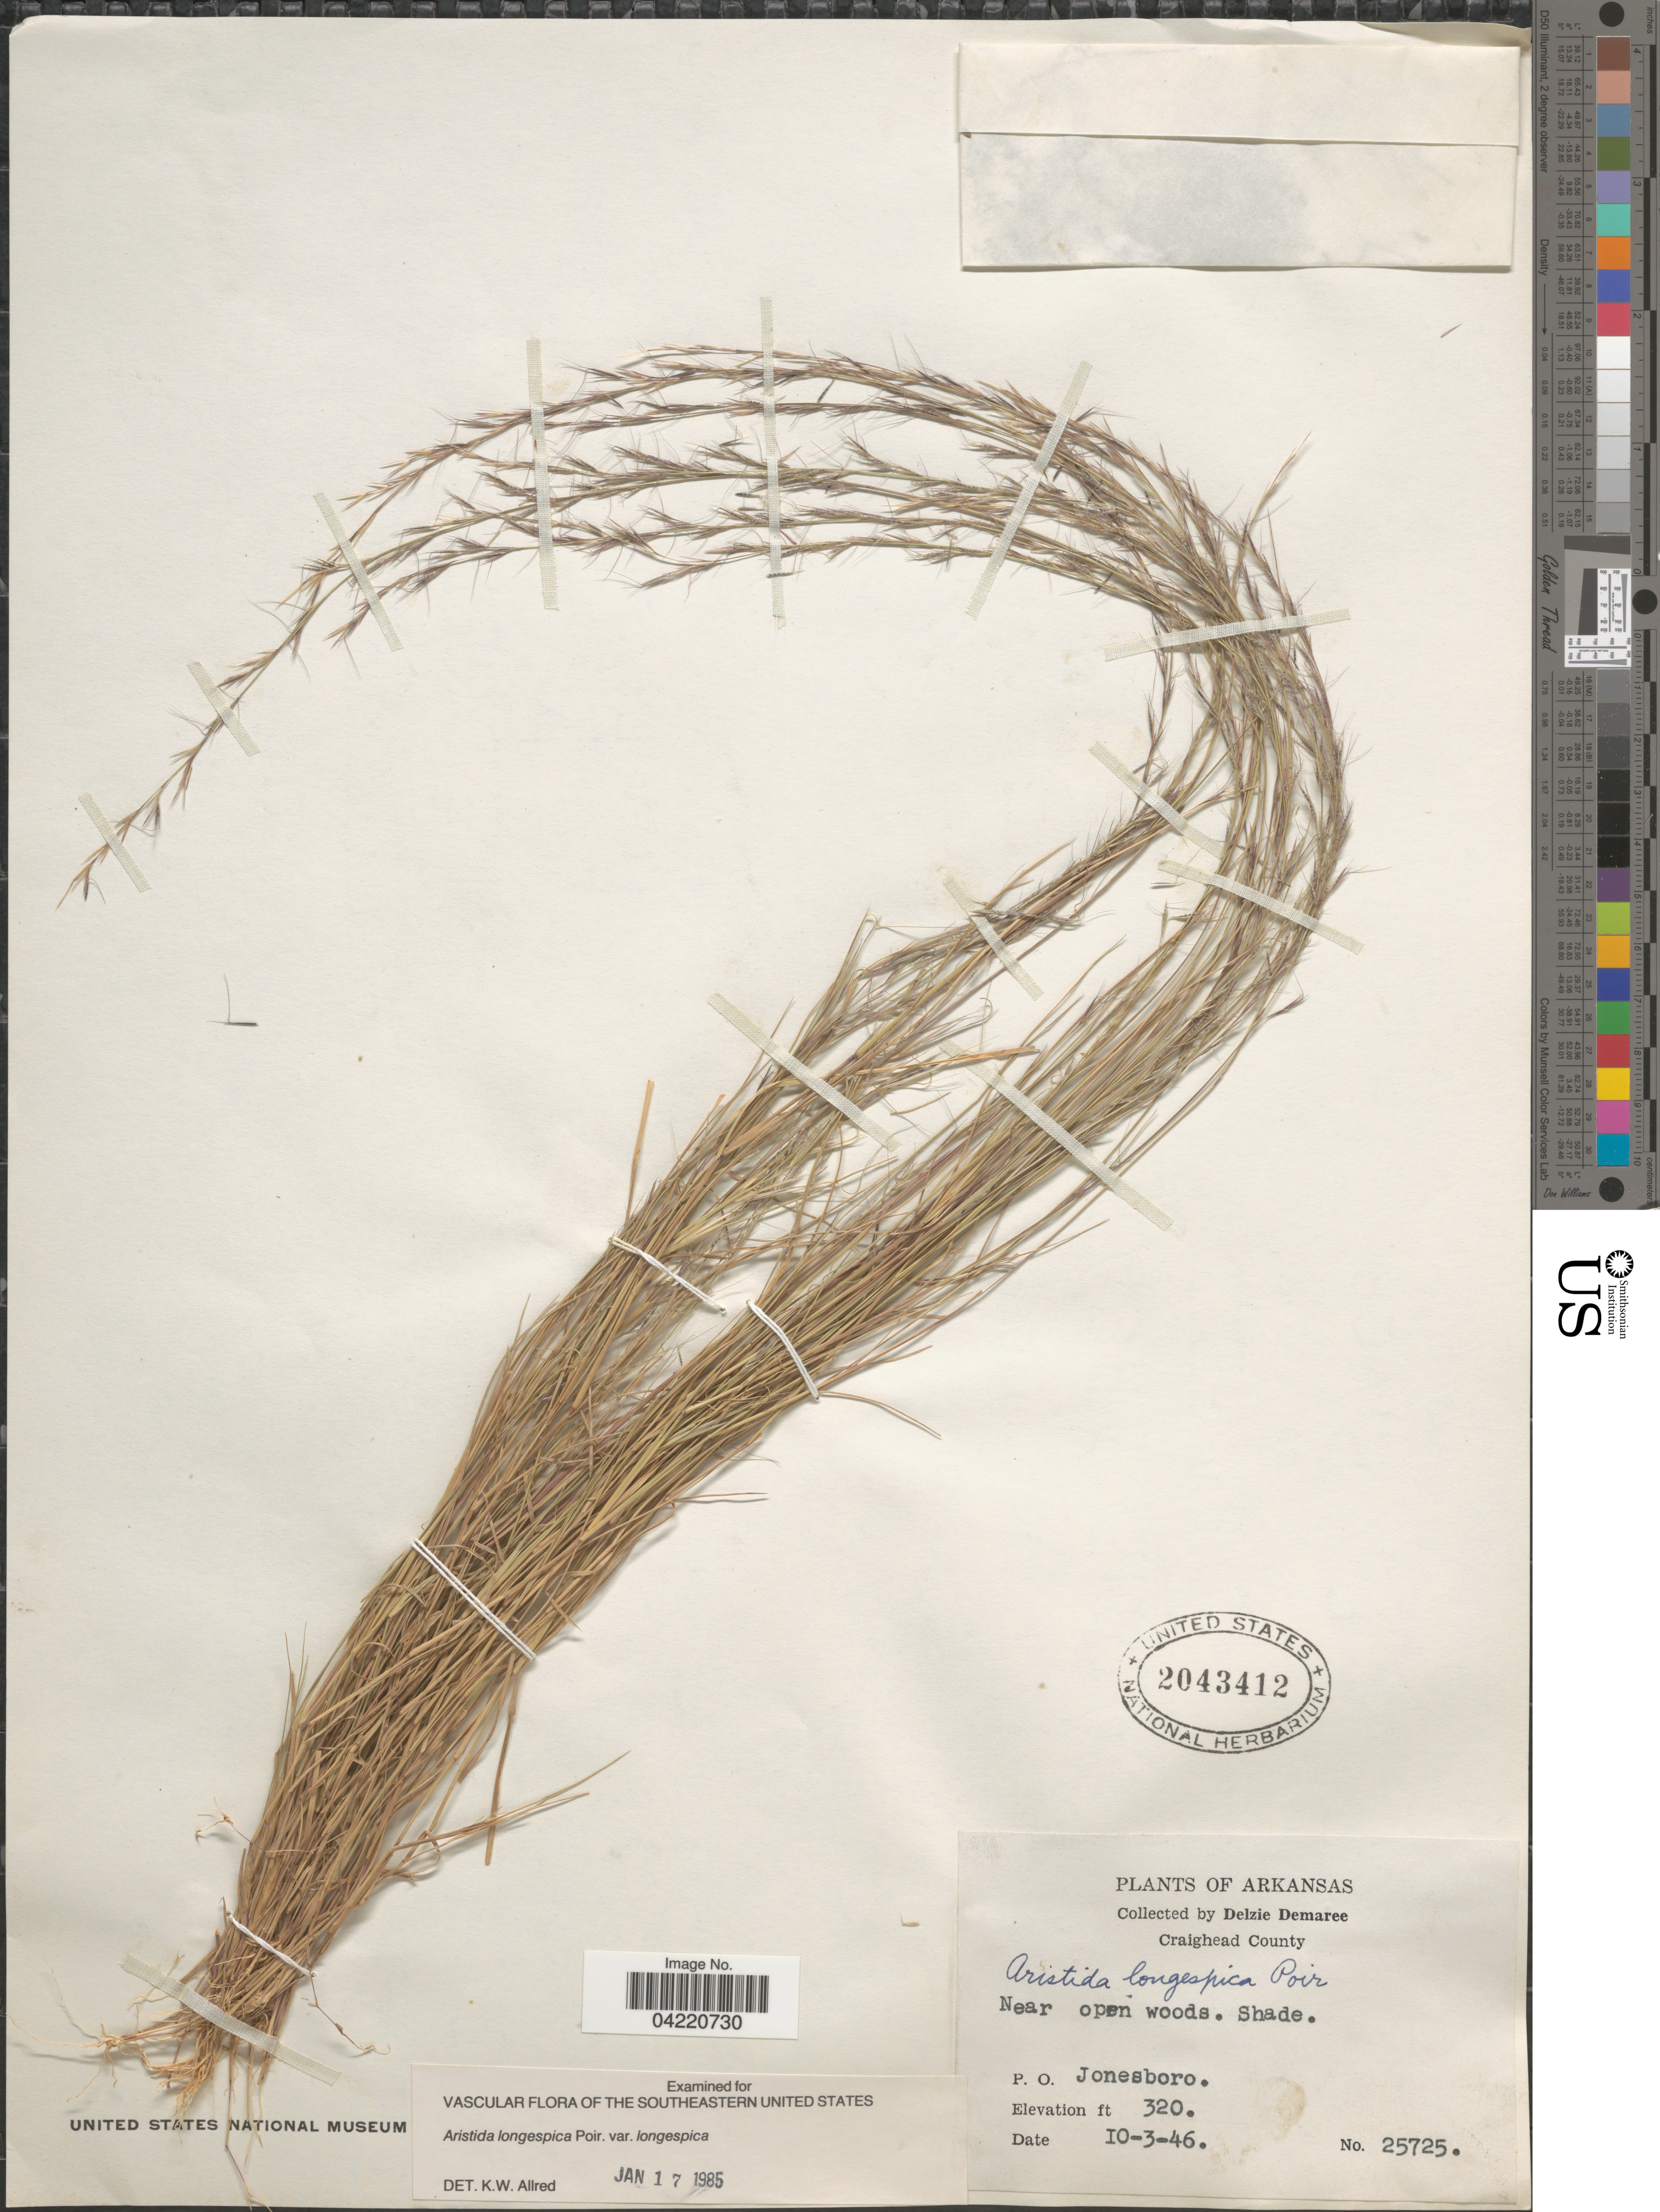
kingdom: Plantae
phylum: Tracheophyta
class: Liliopsida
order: Poales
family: Poaceae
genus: Aristida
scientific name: Aristida longespica var. longespica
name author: Poir.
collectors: D. Demaree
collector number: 25725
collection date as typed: Transcribed d/m/y: 3/10/46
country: United States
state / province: Arkansas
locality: Craighead County. Near open woods. Shade. P. O. Jonesboro.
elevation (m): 98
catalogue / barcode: US 2043412